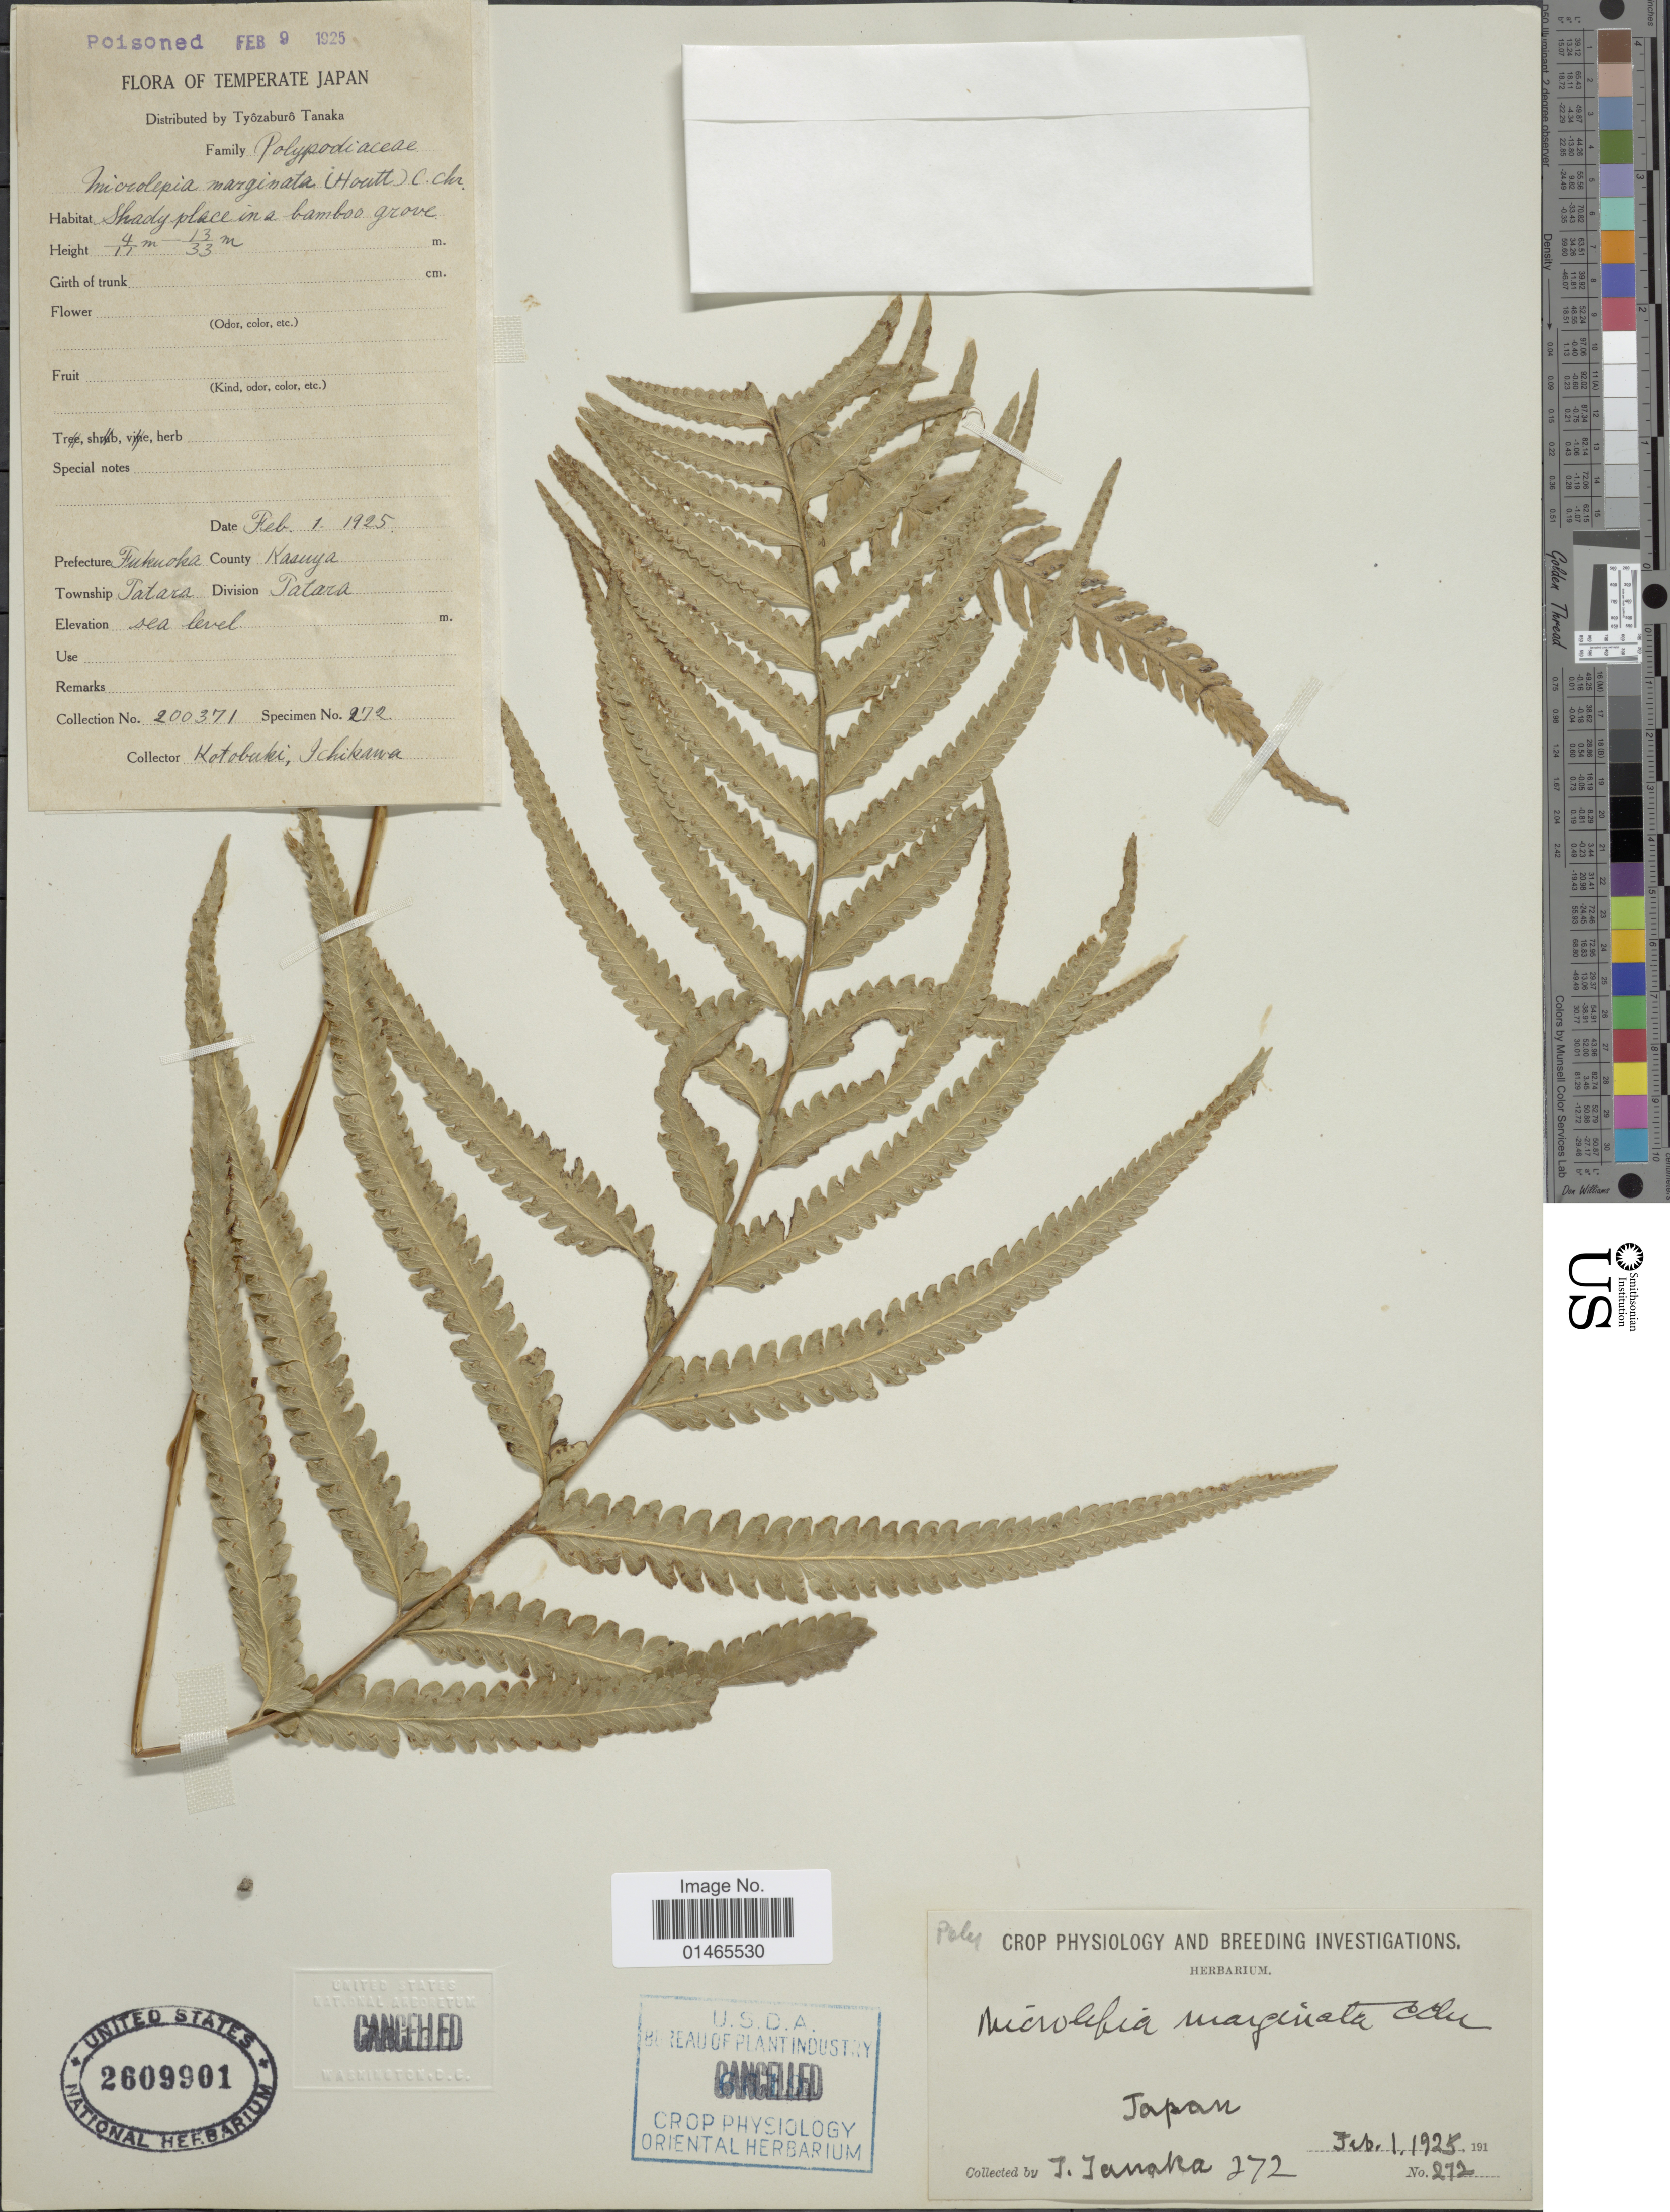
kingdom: Plantae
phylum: Tracheophyta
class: Polypodiopsida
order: Polypodiales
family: Dennstaedtiaceae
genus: Microlepia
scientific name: Microlepia marginata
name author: (Houtt.) C. Chr.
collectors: J. Tanaka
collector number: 272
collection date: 1925-02-01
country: Japan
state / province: Hukuoka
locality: Fukuoka, Kasuya, Tatara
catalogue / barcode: US 2609901